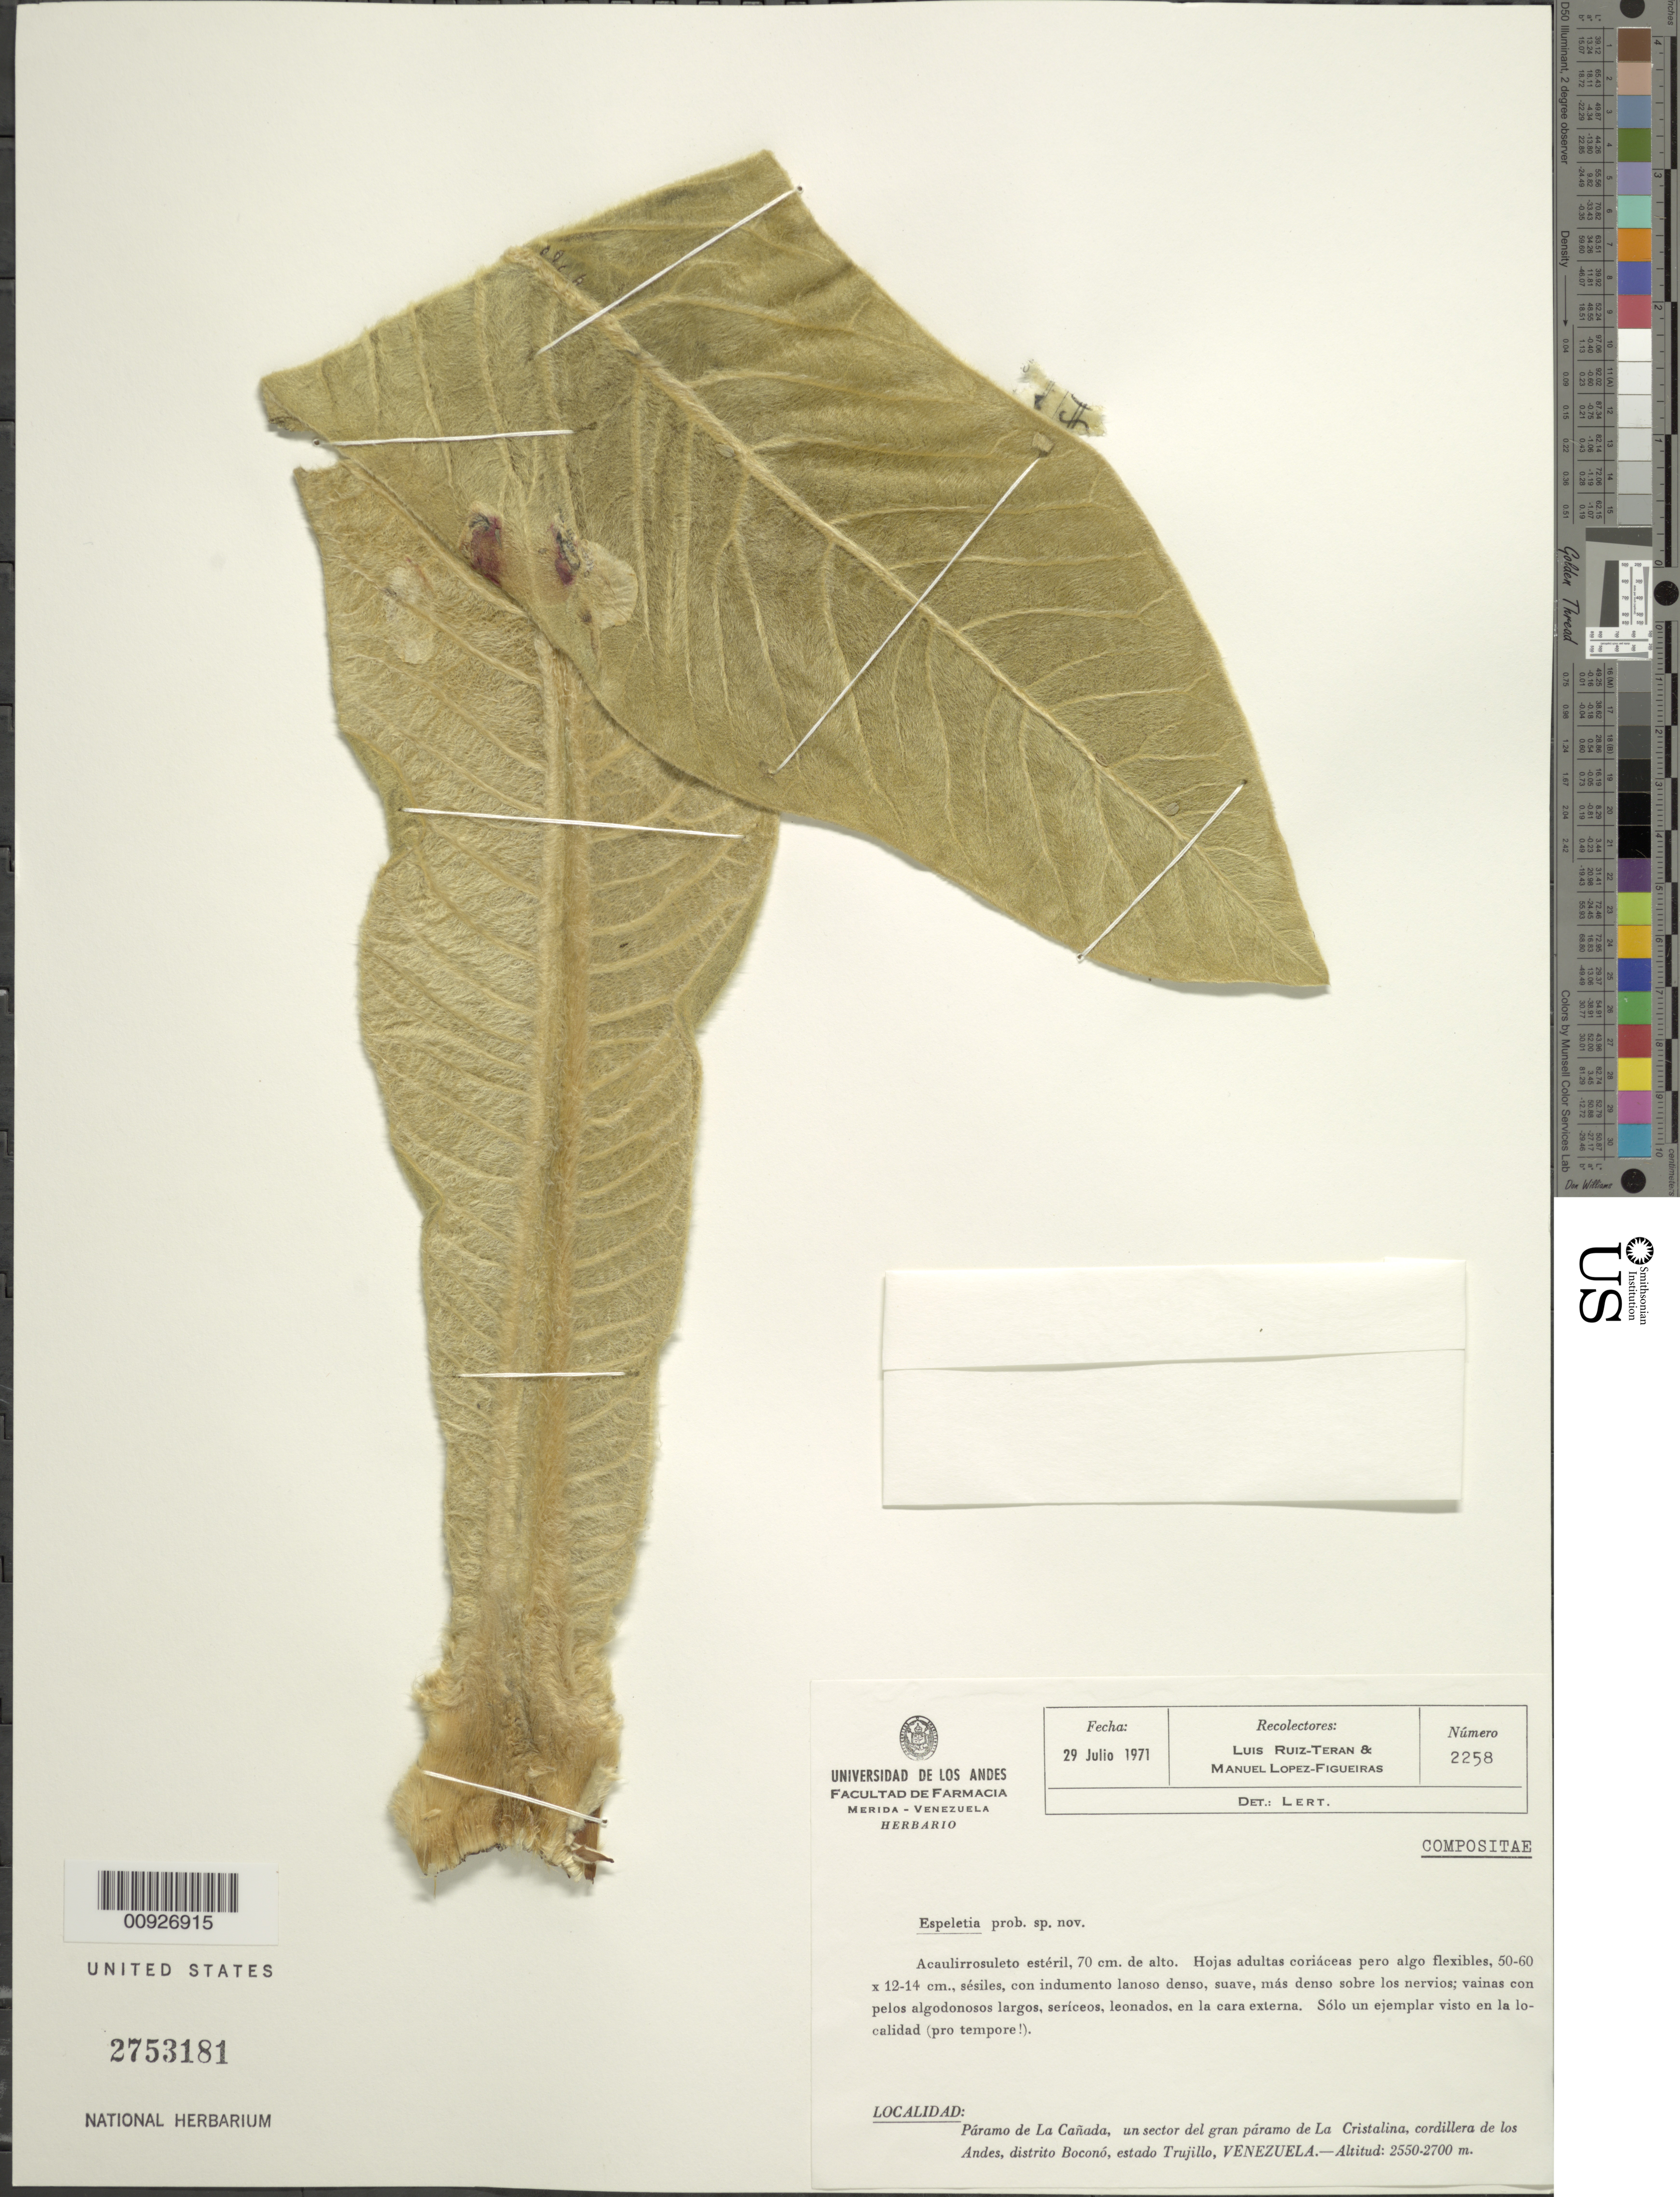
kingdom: Plantae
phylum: Tracheophyta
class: Magnoliopsida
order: Asterales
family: Asteraceae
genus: Espeletia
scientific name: Espeletia aristeguietana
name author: Cuatrec.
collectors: L. E. Ruíz-Terán & M. López Figueiras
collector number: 2258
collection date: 1971-07-29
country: Venezuela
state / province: Trujillo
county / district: D. Boconó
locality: P. de la Cañada. Páramo de la Cañada, un sector del gran Páramo de la Cristalina, cordillera de los Andes.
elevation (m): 2550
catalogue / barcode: US 2753181